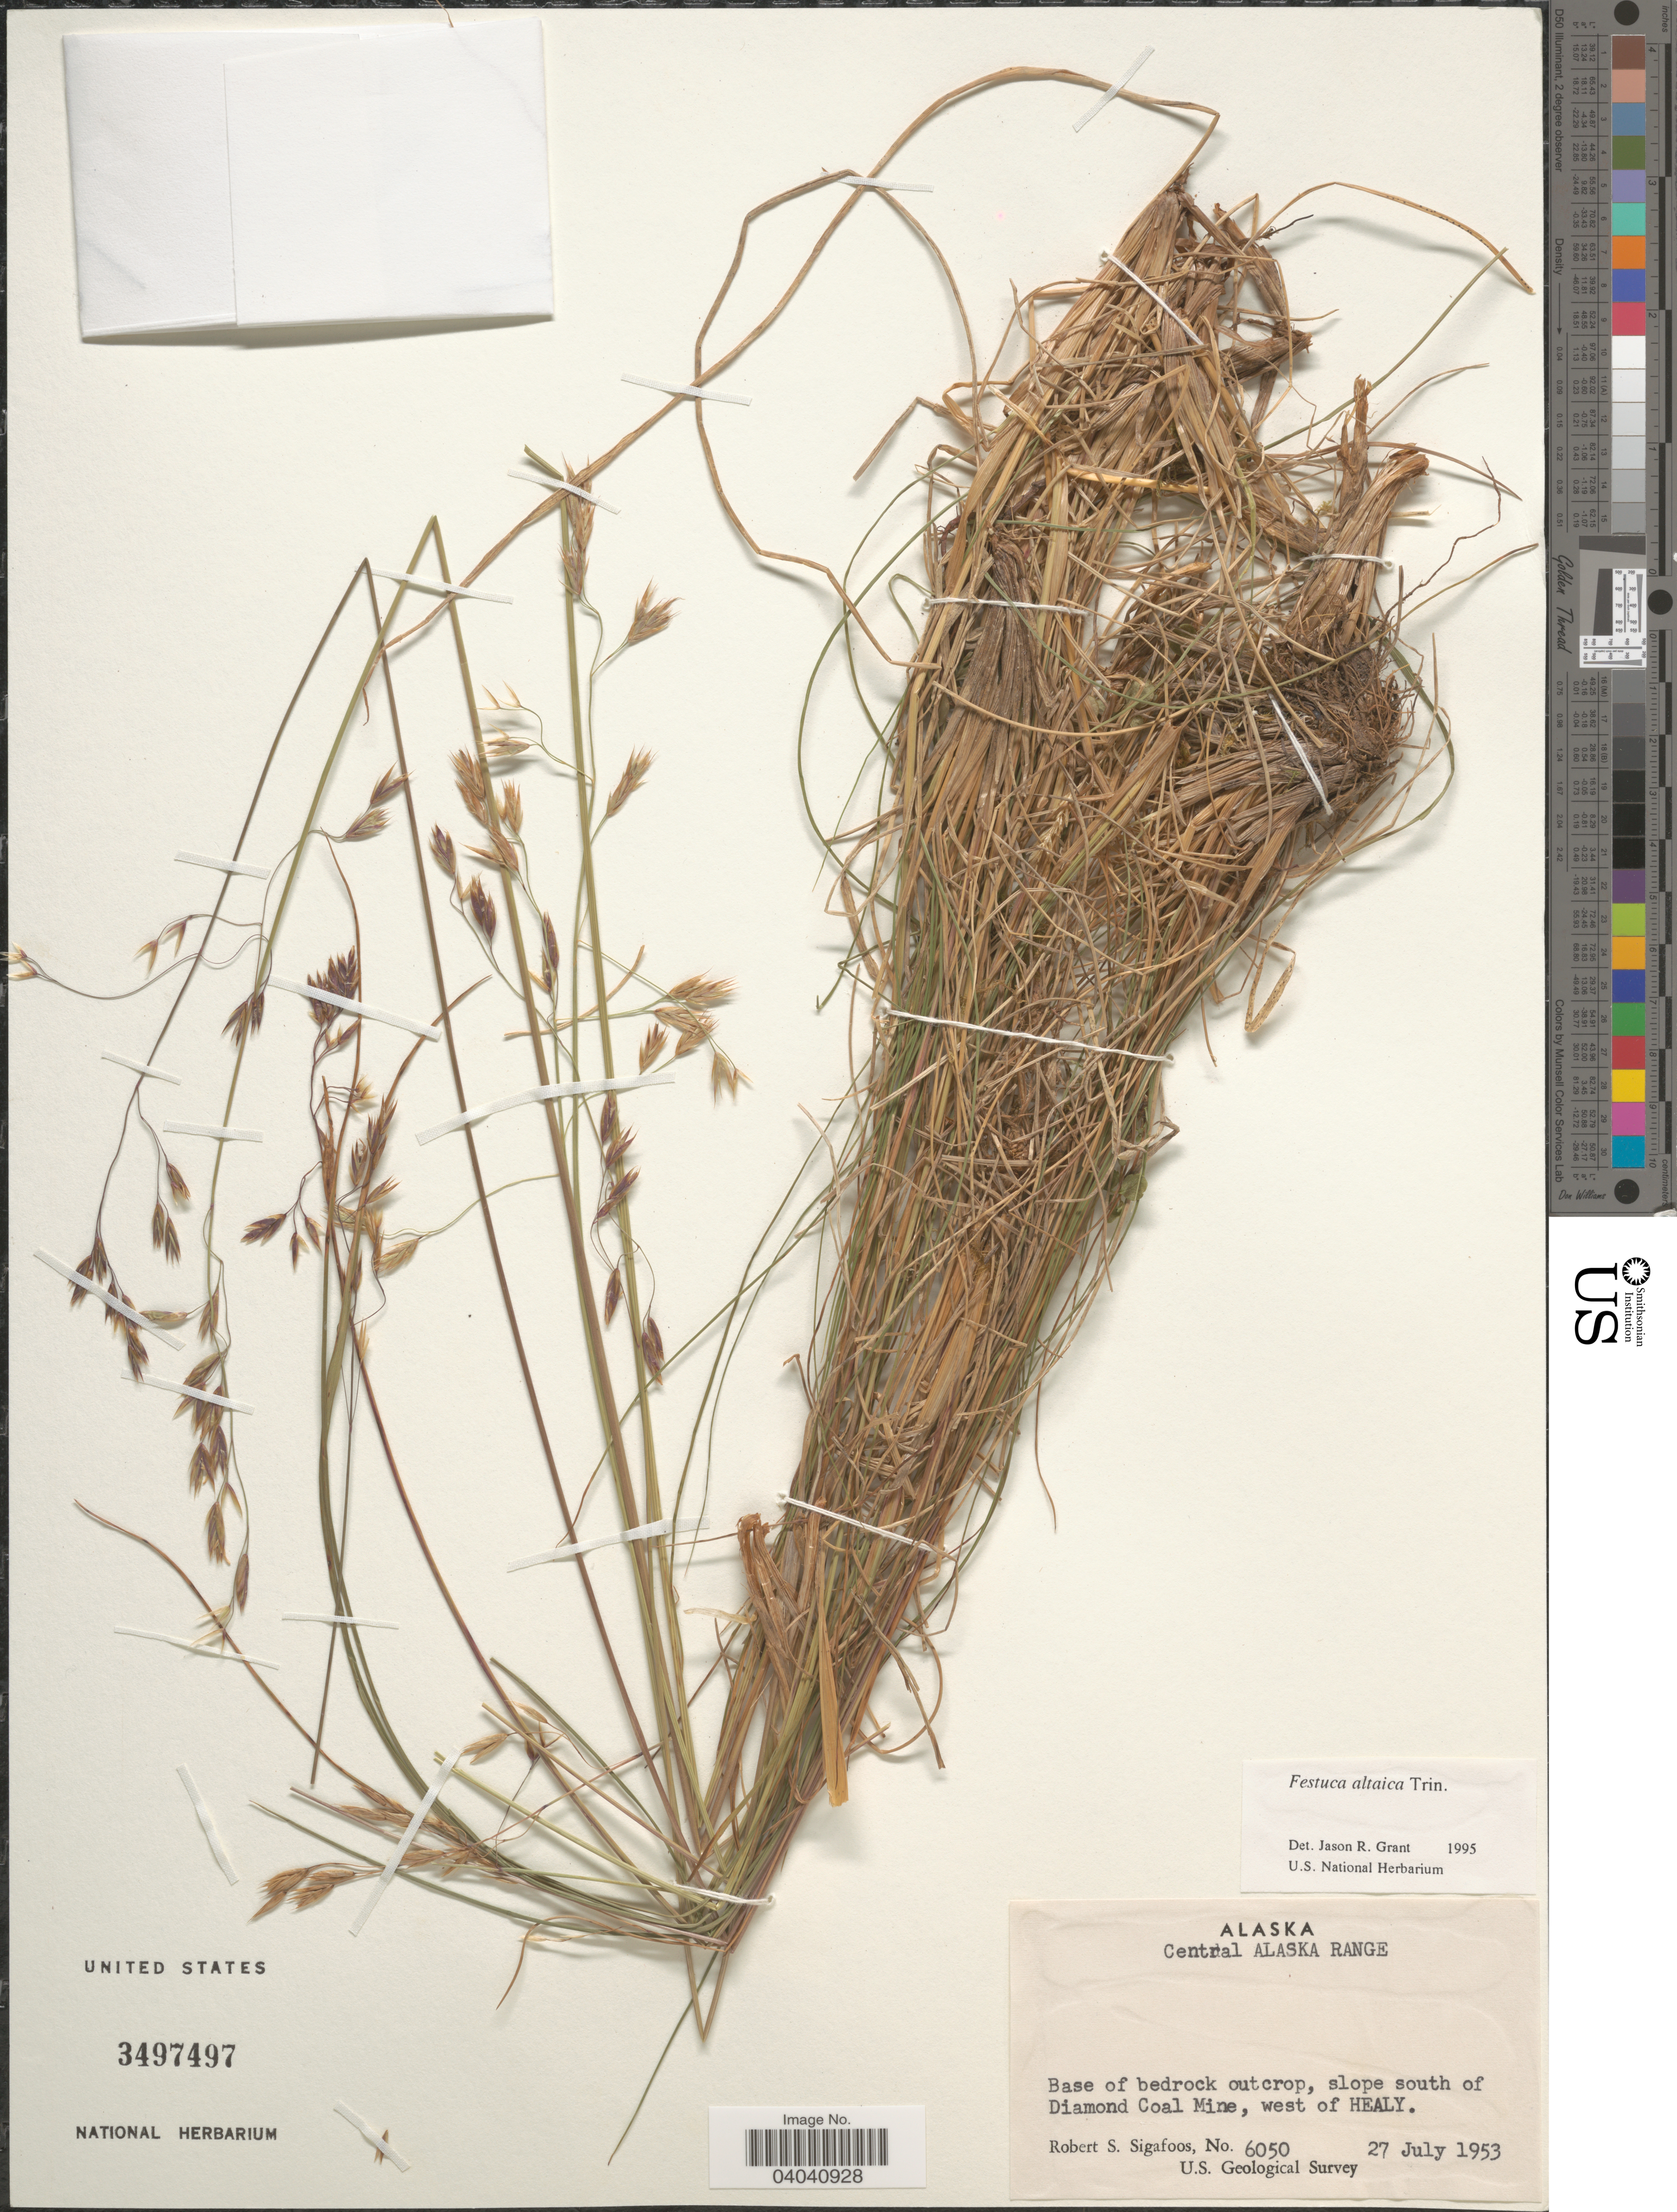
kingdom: Plantae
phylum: Tracheophyta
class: Liliopsida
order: Poales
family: Poaceae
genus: Festuca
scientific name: Festuca altaica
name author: Trin.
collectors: R. Sigafoos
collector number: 6050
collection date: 1953-07-27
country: United States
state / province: Alaska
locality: Central Alaska Range. Base of bedrock outcrop, slope south of Diamond Coal Mine, west of Healy.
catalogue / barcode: US 3497497